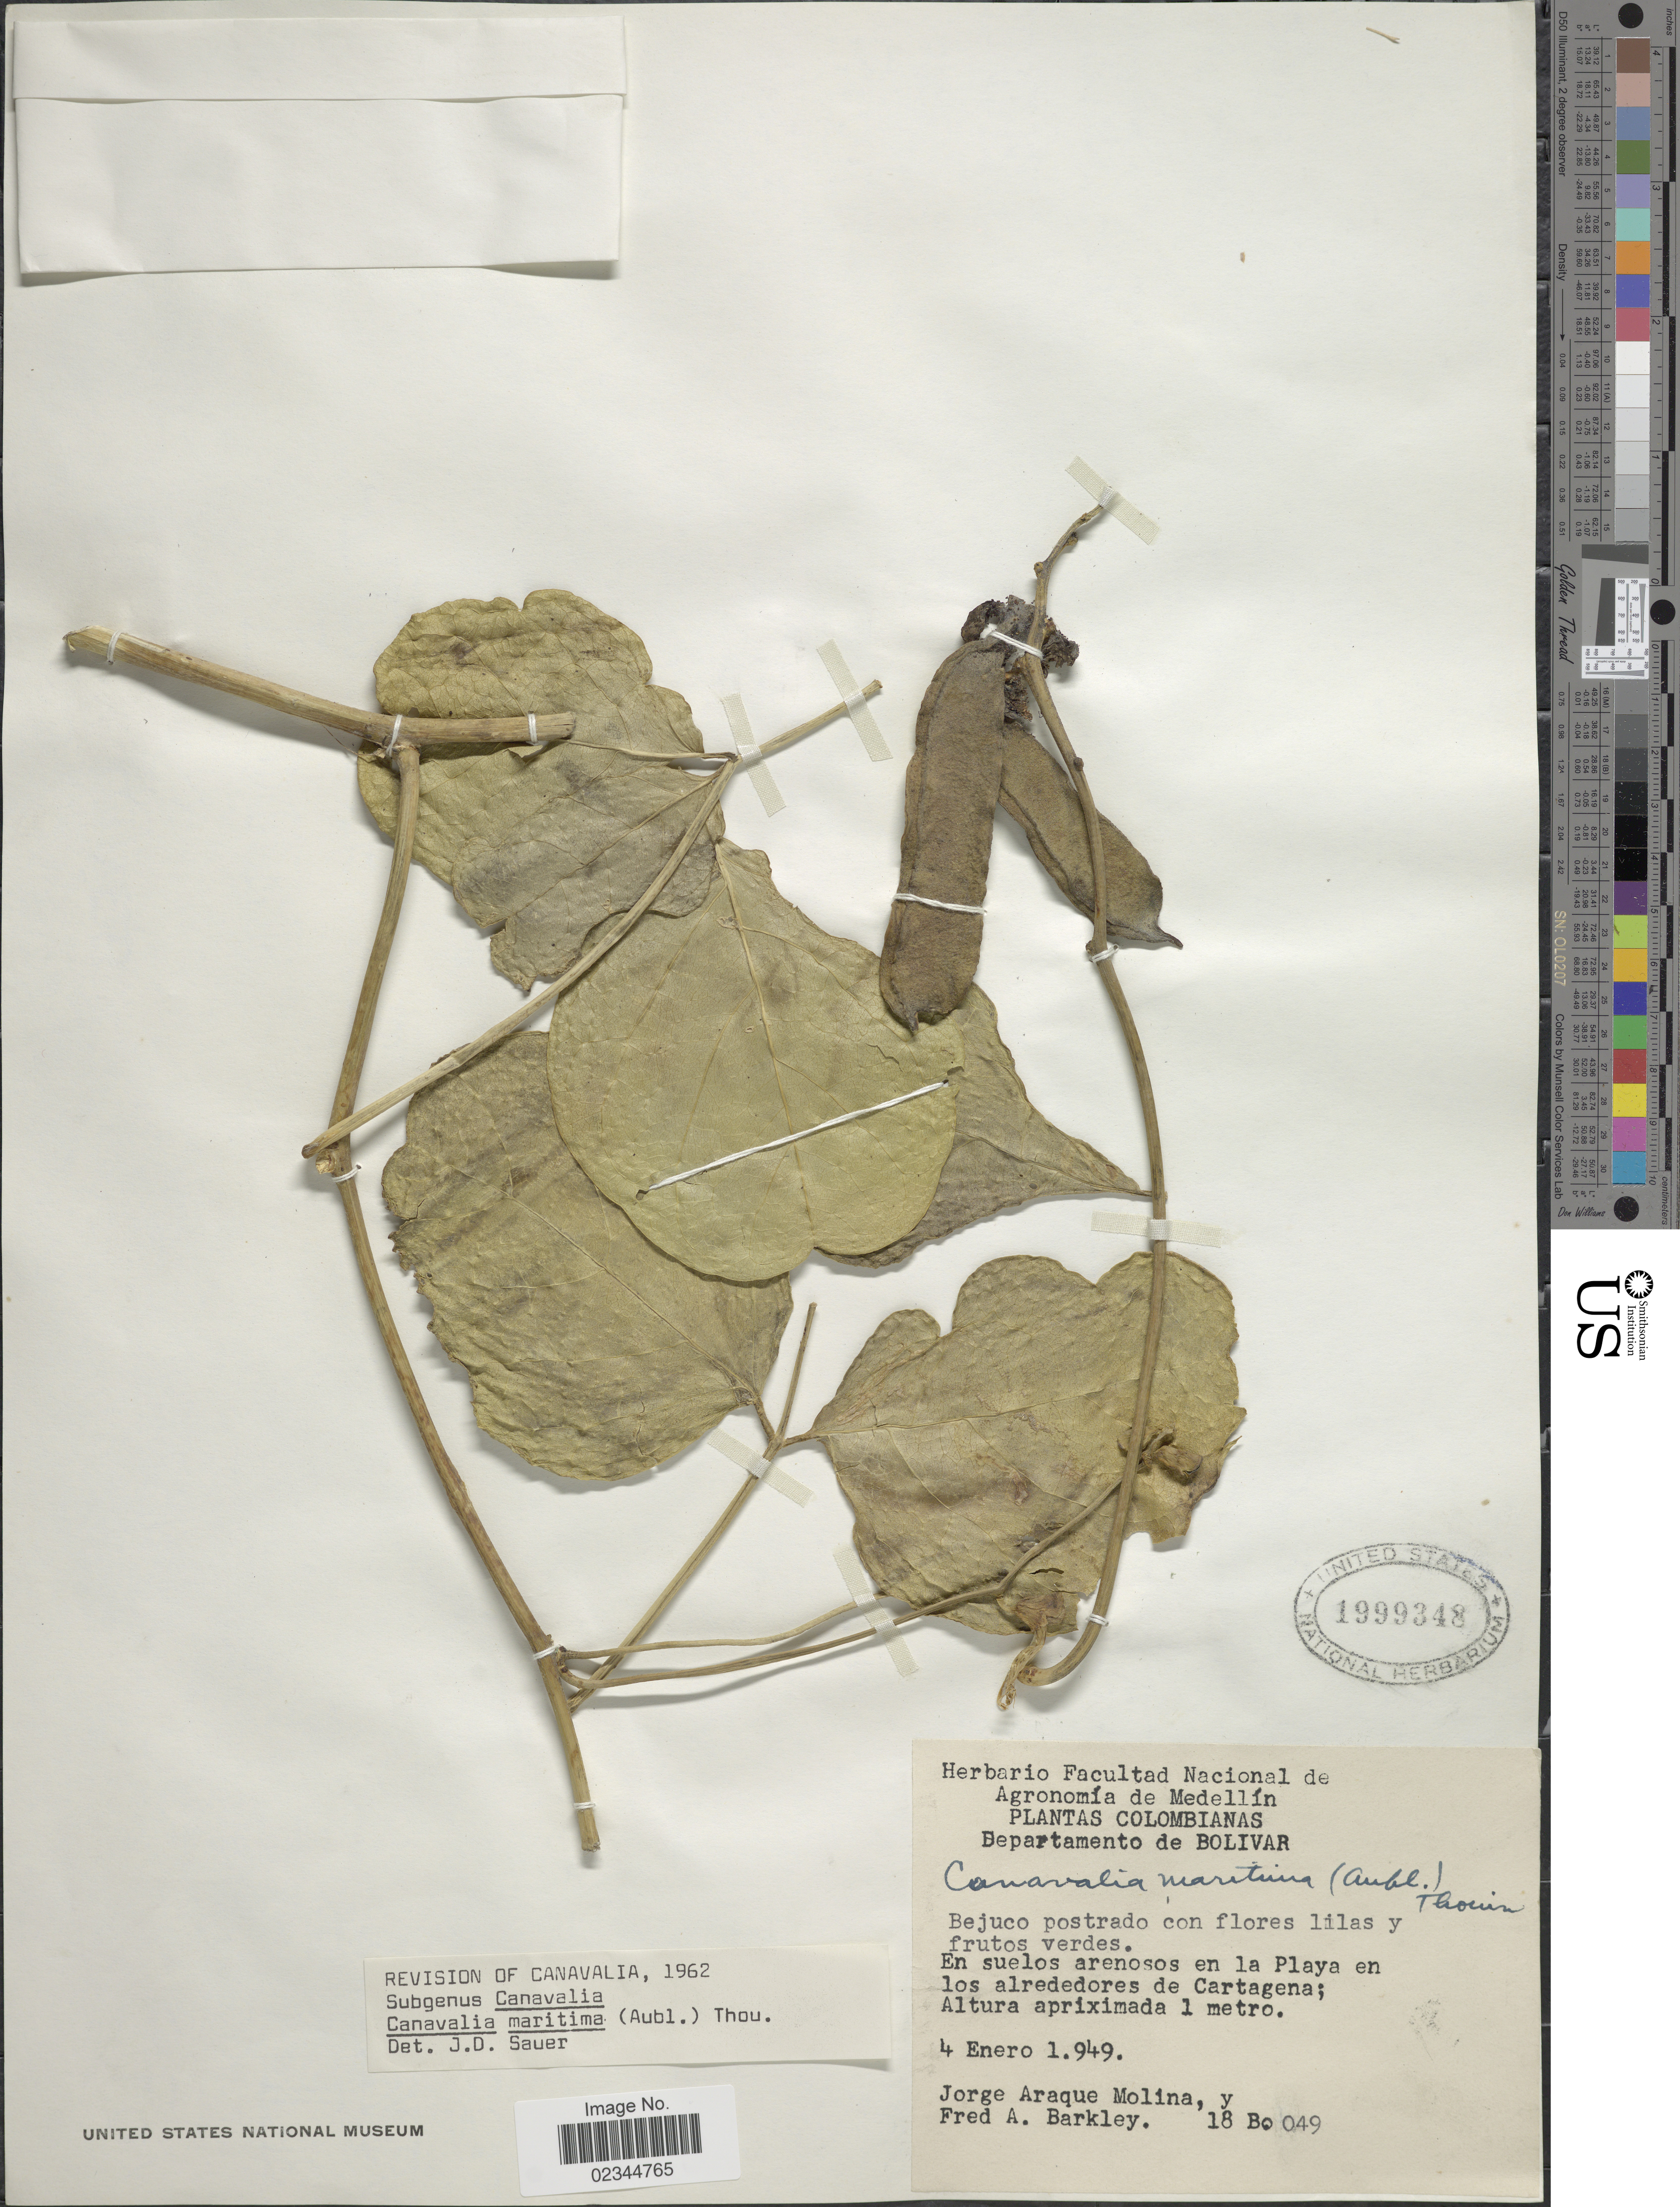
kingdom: Plantae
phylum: Tracheophyta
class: Magnoliopsida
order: Fabales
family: Fabaceae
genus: Canavalia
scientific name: Canavalia rosea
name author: (Sw.) DC.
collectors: J. A. Molina & F. A. Barkley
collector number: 18Bo049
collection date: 1949-01-04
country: Colombia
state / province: Bolívar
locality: Departamento de Bolivar. En suelos arenosos en la Playa en los alrededores de Cartagena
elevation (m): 1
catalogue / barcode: US 1999348